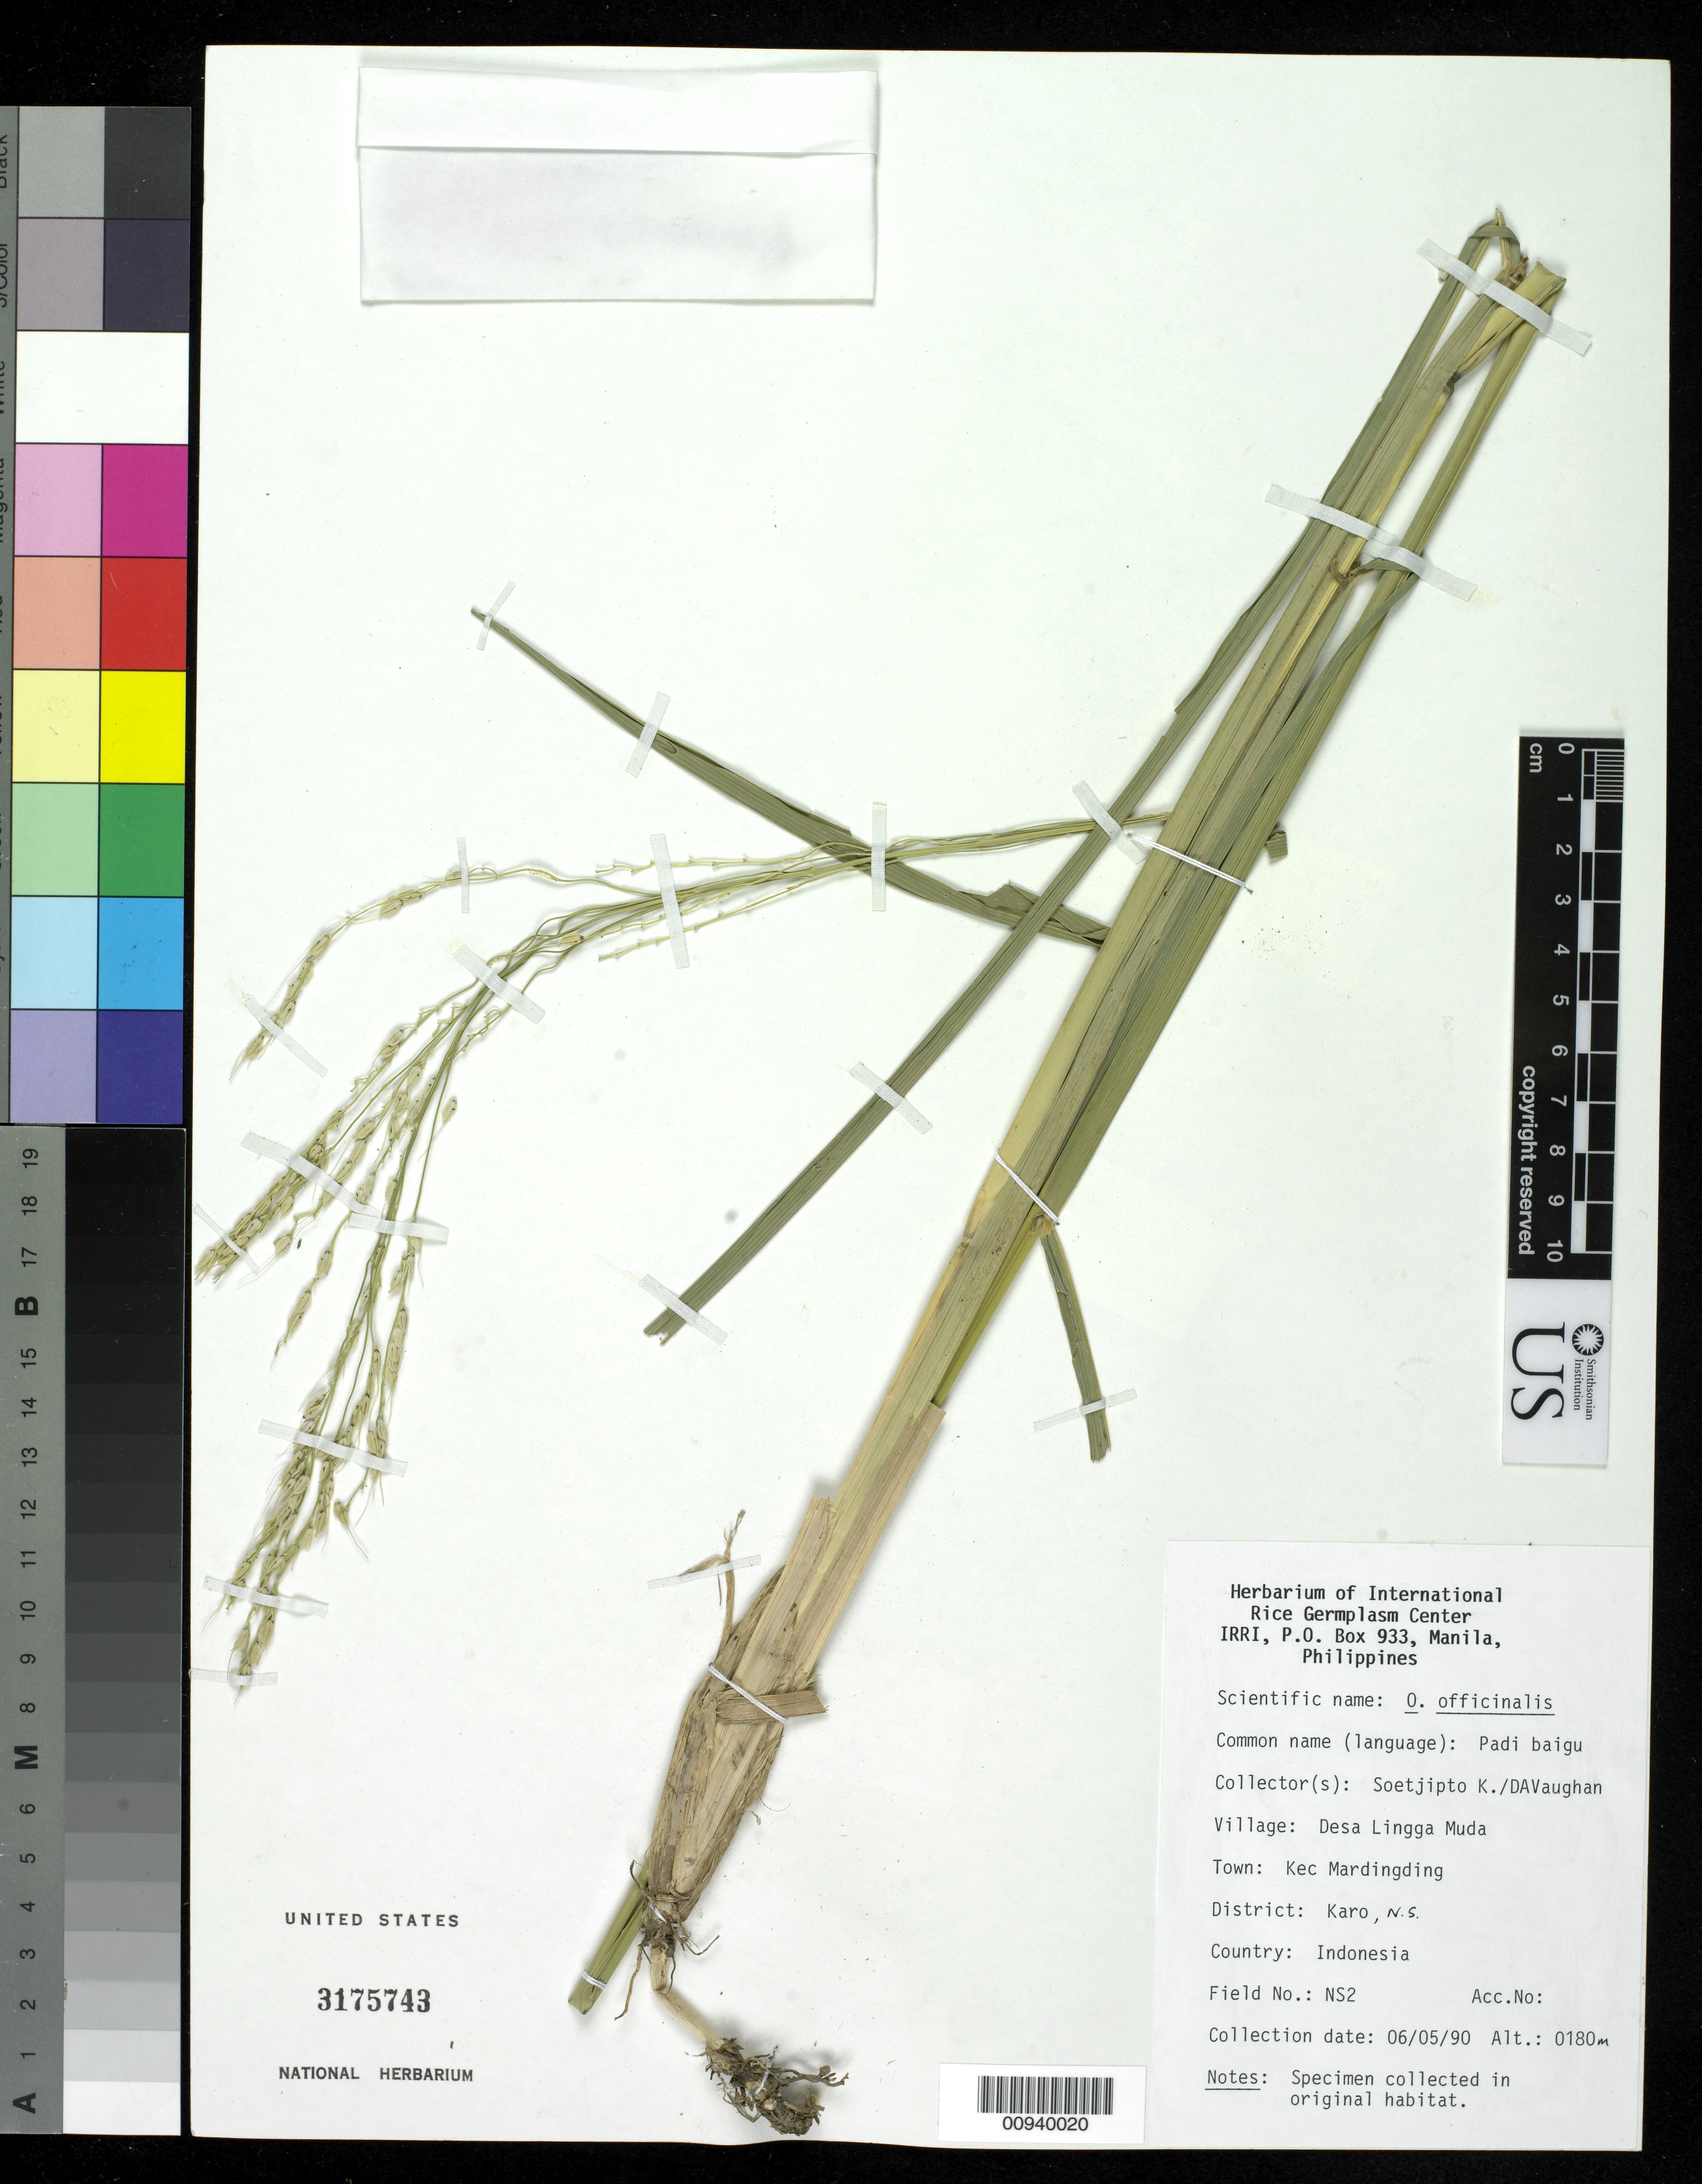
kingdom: Plantae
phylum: Tracheophyta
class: Liliopsida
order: Poales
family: Poaceae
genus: Oryza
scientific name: Oryza officinalis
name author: Wall.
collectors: -. Soetjipto & D. Vaughan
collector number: NS 2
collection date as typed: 05 Jun 1990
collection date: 1990-06-05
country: Indonesia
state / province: Sumatra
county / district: North Sumatra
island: Sumatra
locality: Karo, Kec Mardingding, Desa Lingga Muda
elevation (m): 180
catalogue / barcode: US 3175743